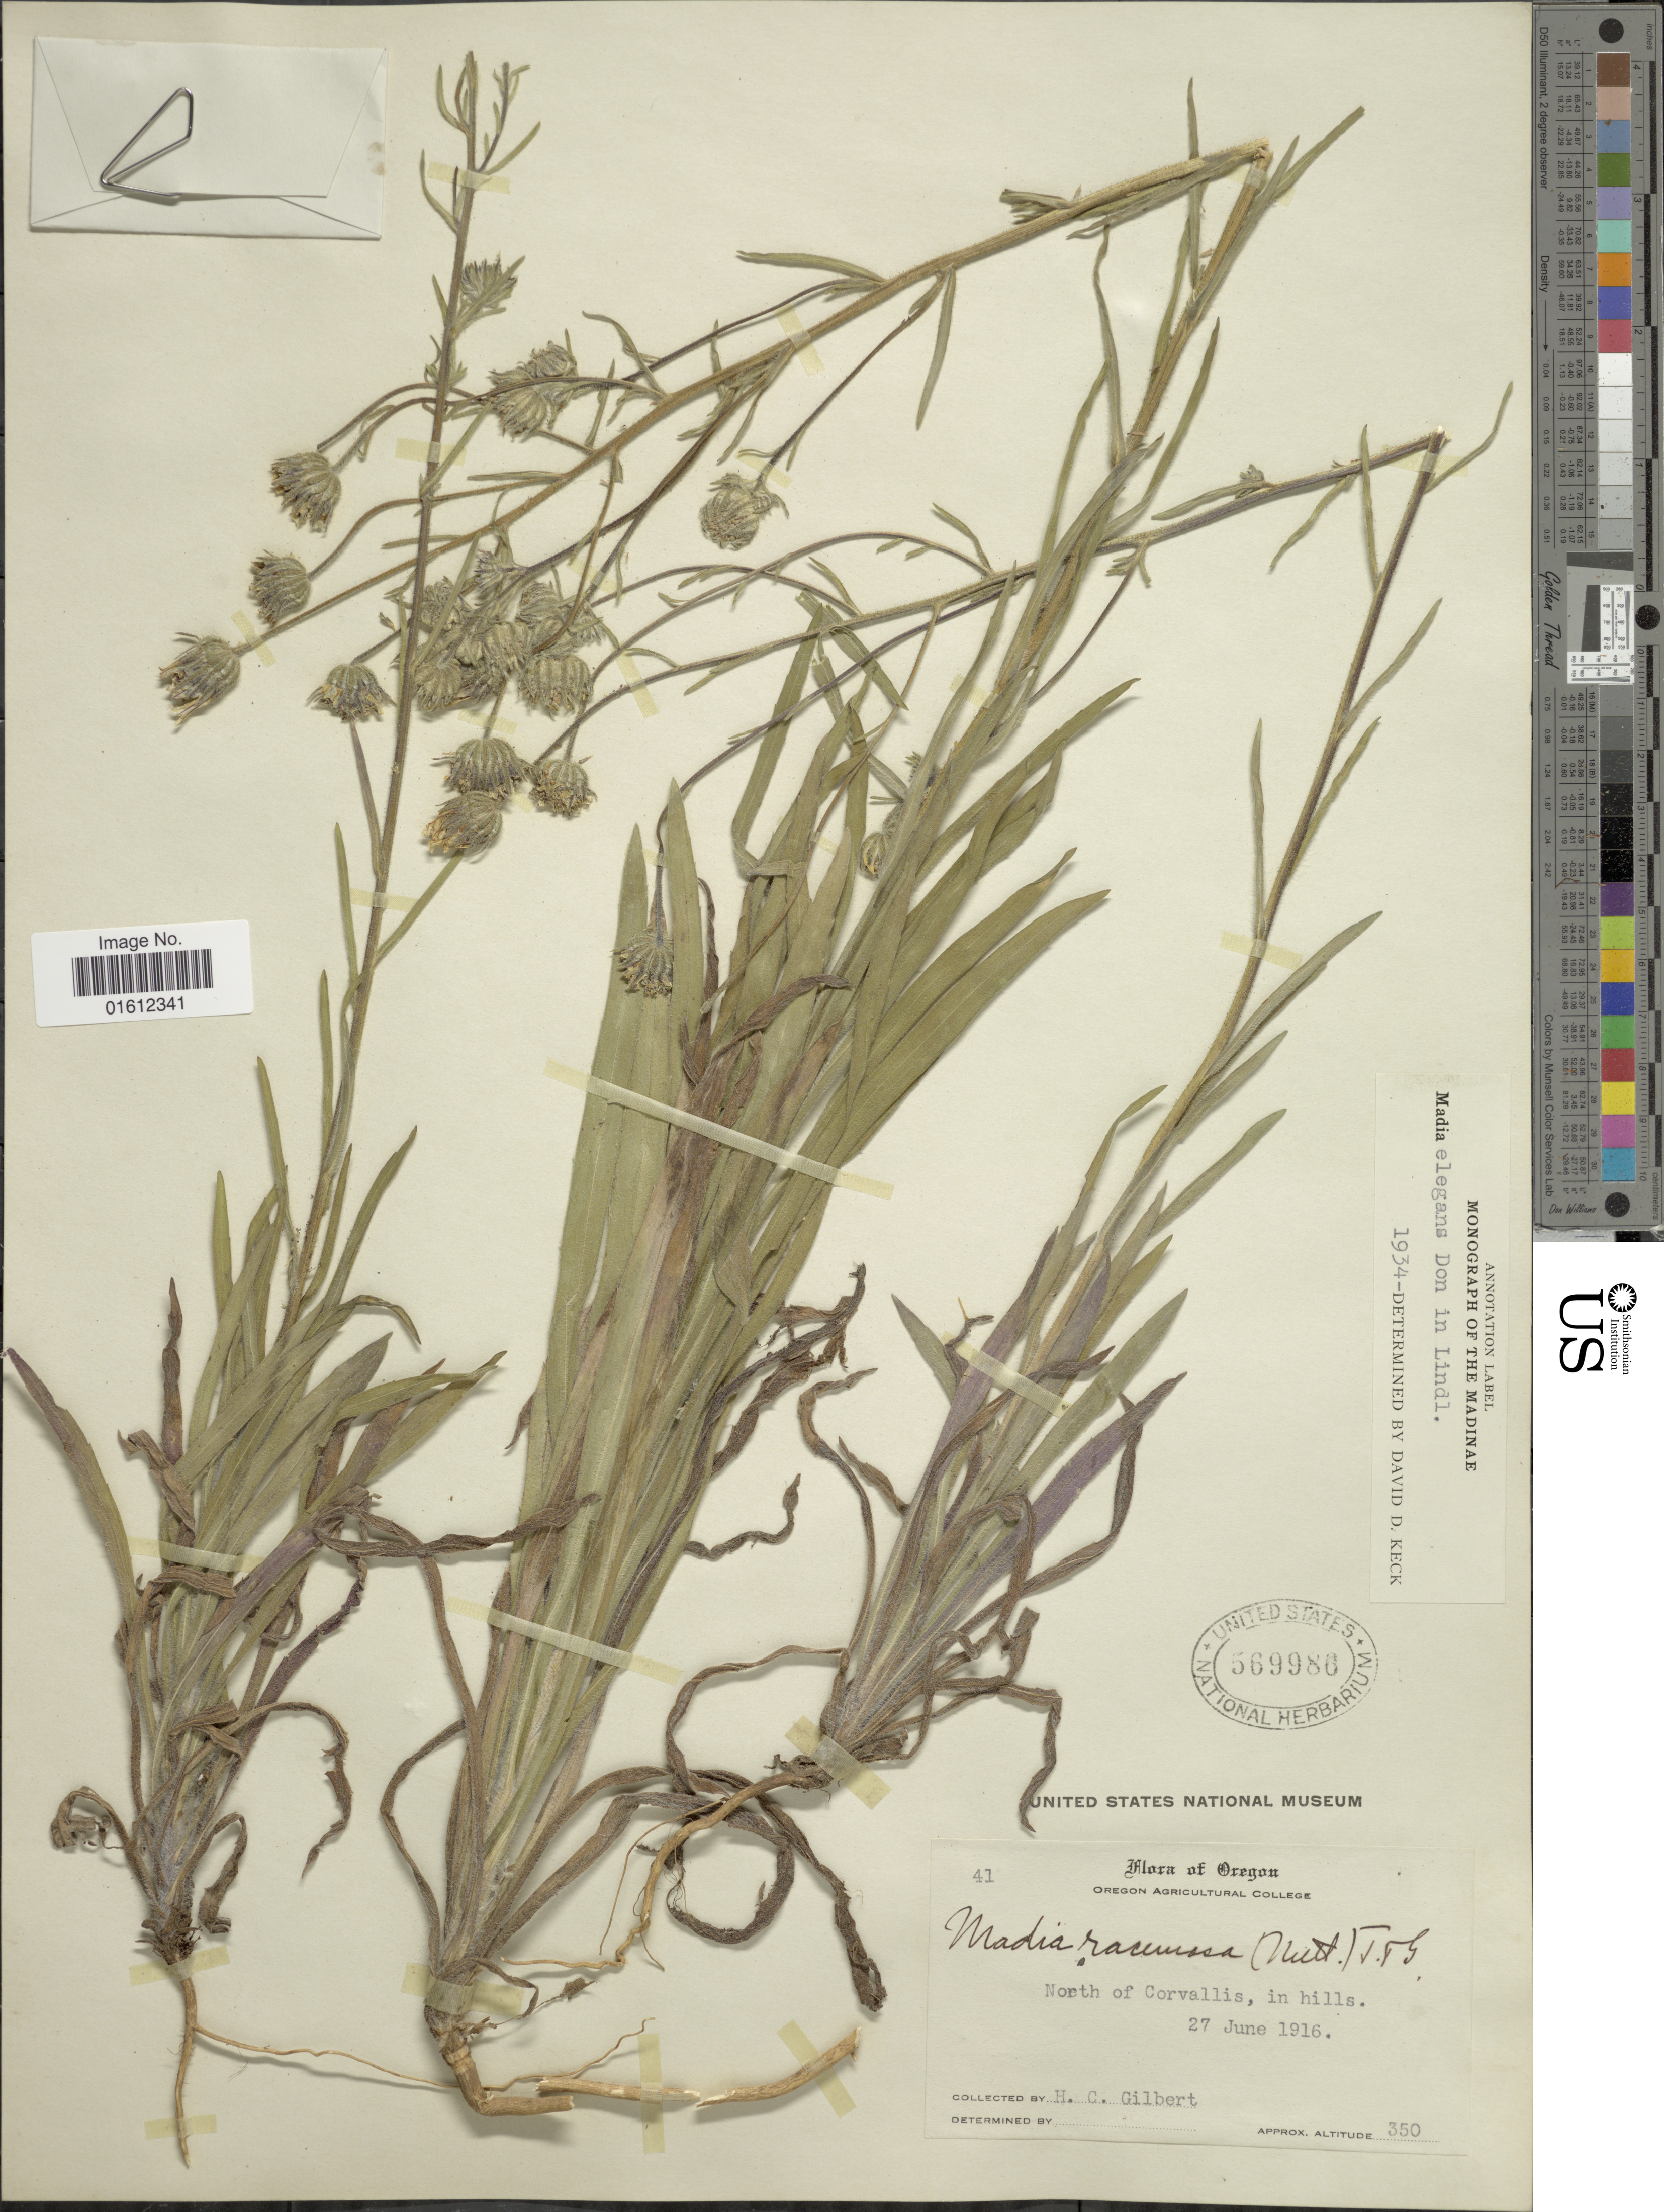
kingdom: Plantae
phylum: Tracheophyta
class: Magnoliopsida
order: Asterales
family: Asteraceae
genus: Madia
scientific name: Madia elegans subsp. elegans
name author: D. Don ex Lindl.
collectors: H. Gilbert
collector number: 41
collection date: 1916-06-27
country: United States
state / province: Oregon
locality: North of Corvallis, in hills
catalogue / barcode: US 569986